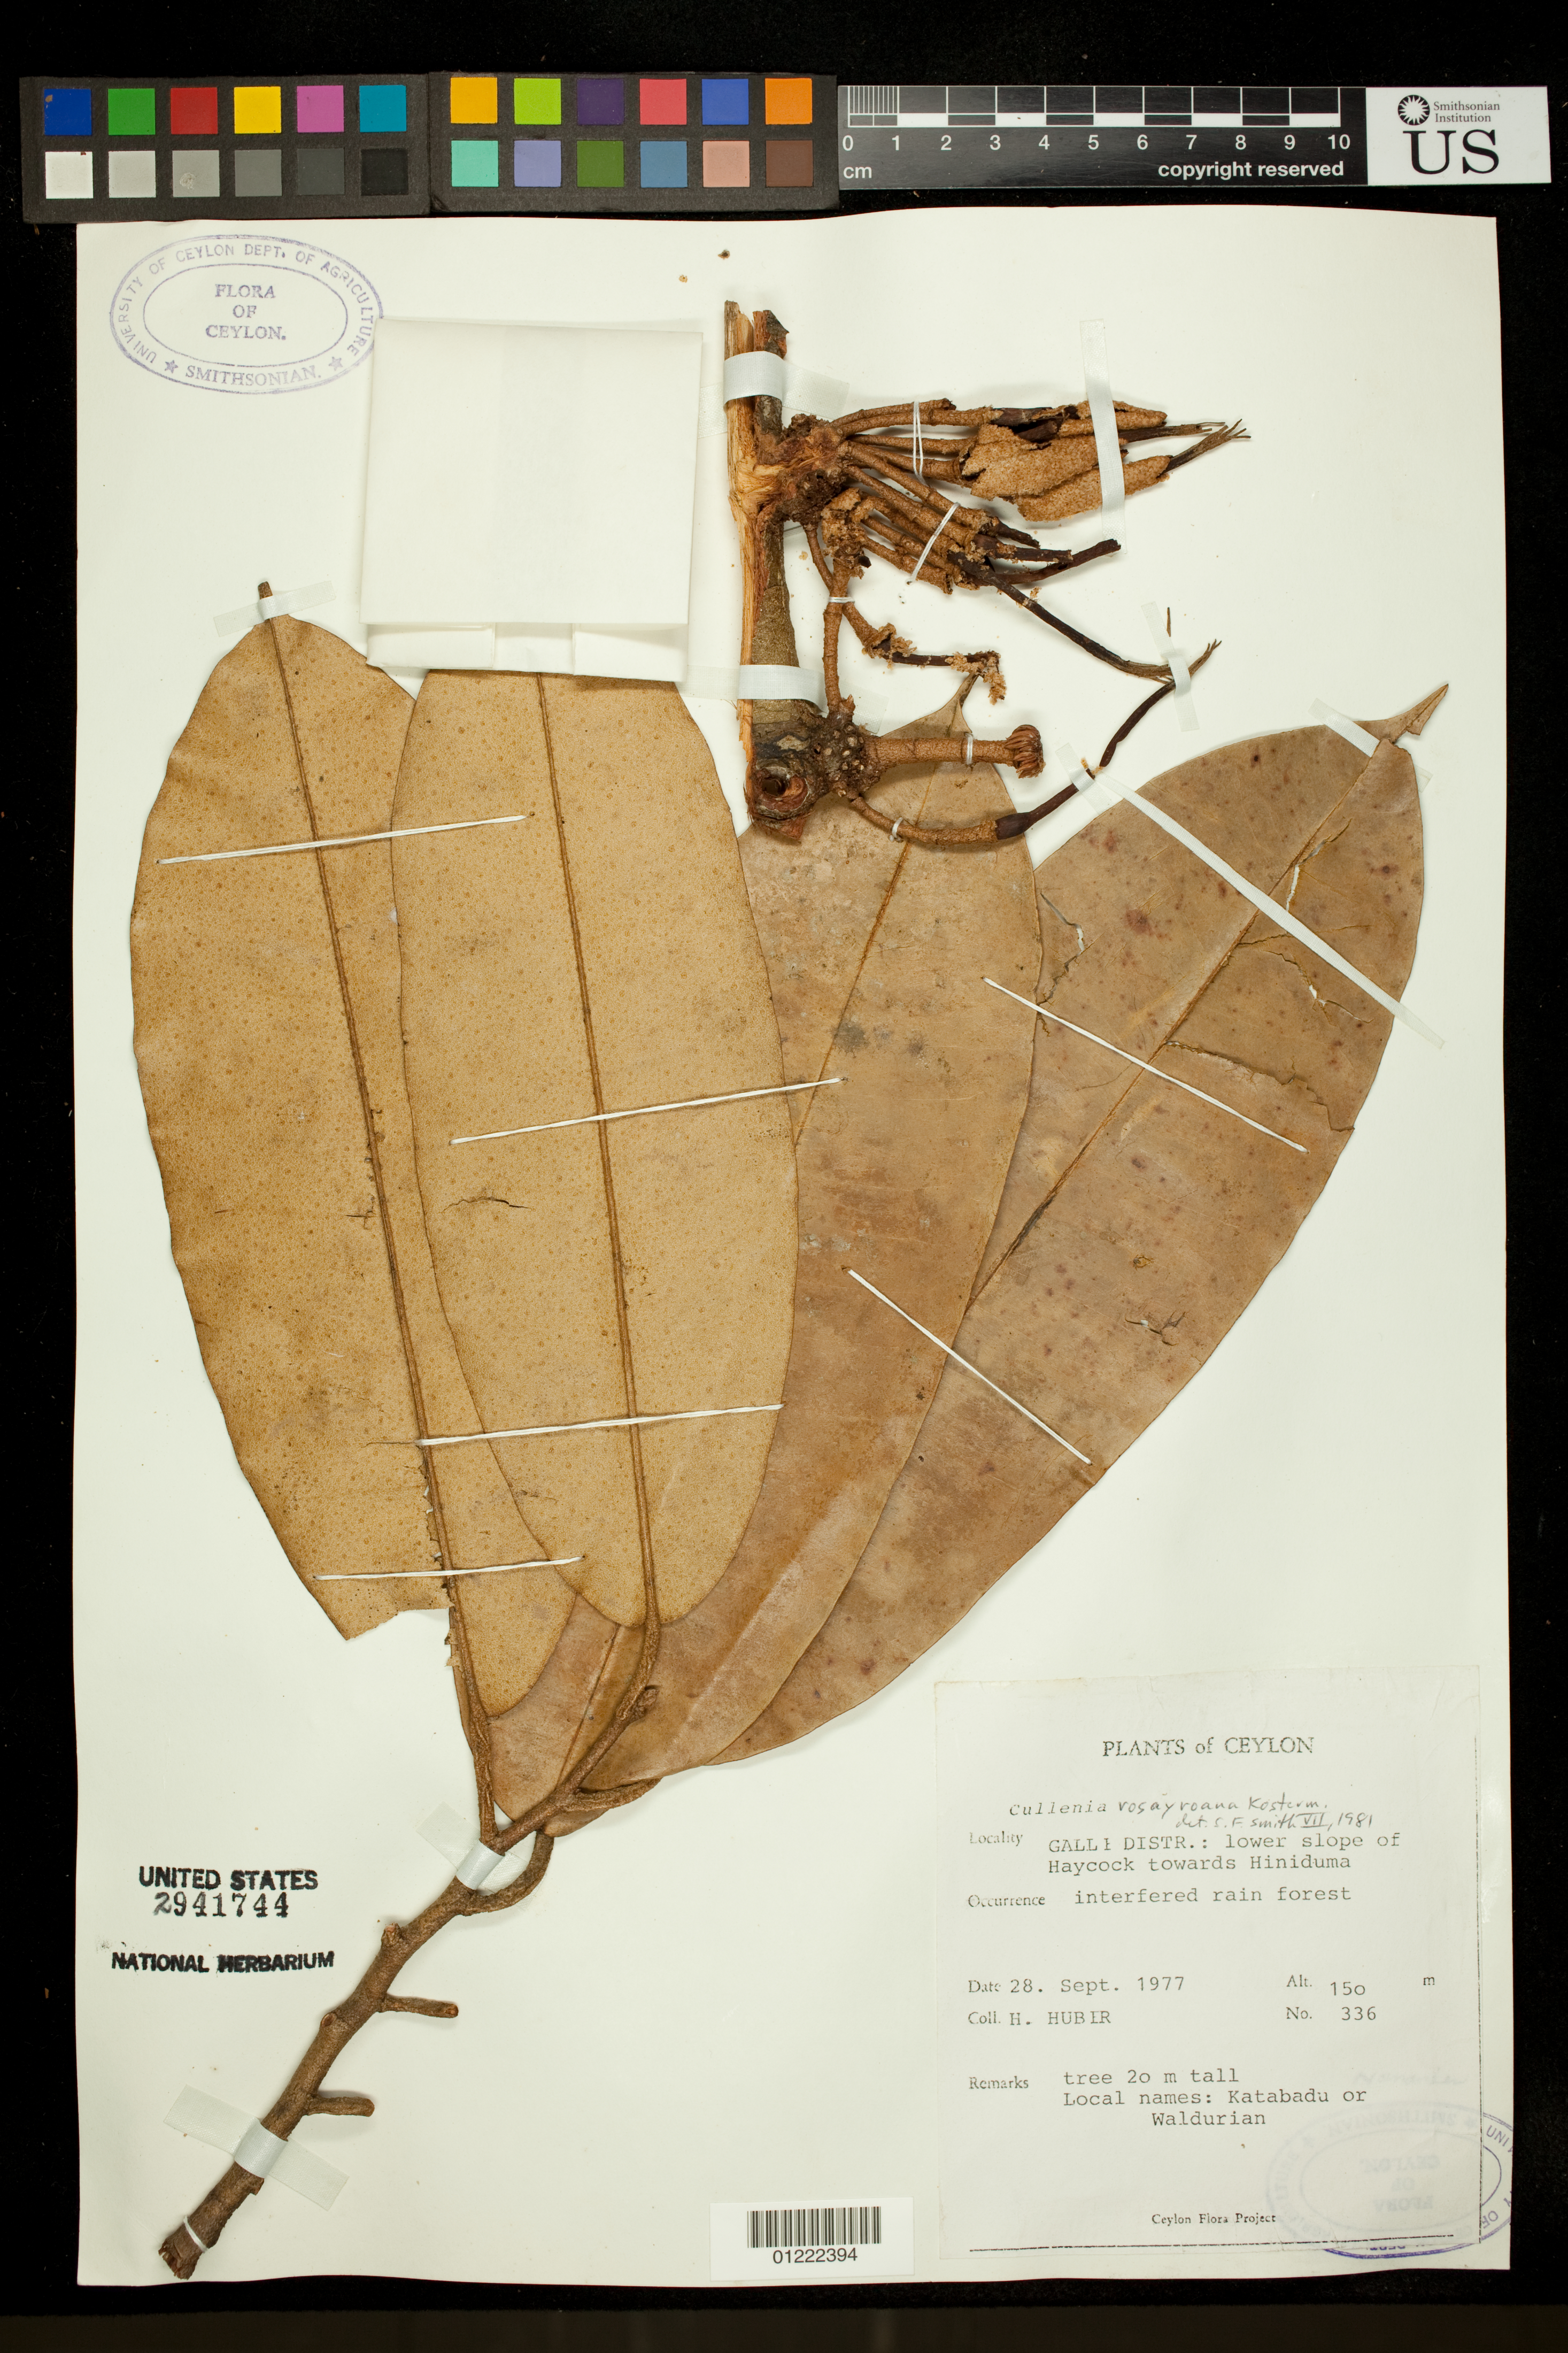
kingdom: Plantae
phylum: Tracheophyta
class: Magnoliopsida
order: Malvales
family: Malvaceae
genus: Cullenia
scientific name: Cullenia rosayroana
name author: Kosterm.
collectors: H. Huber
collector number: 336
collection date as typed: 9/28/1977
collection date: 1977-09-28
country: Sri Lanka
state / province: Southern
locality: Ceylon. Galle Distr.: lower slope of Haycock towards Hiniduma, interfered rain forest.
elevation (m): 150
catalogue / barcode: US 2941744